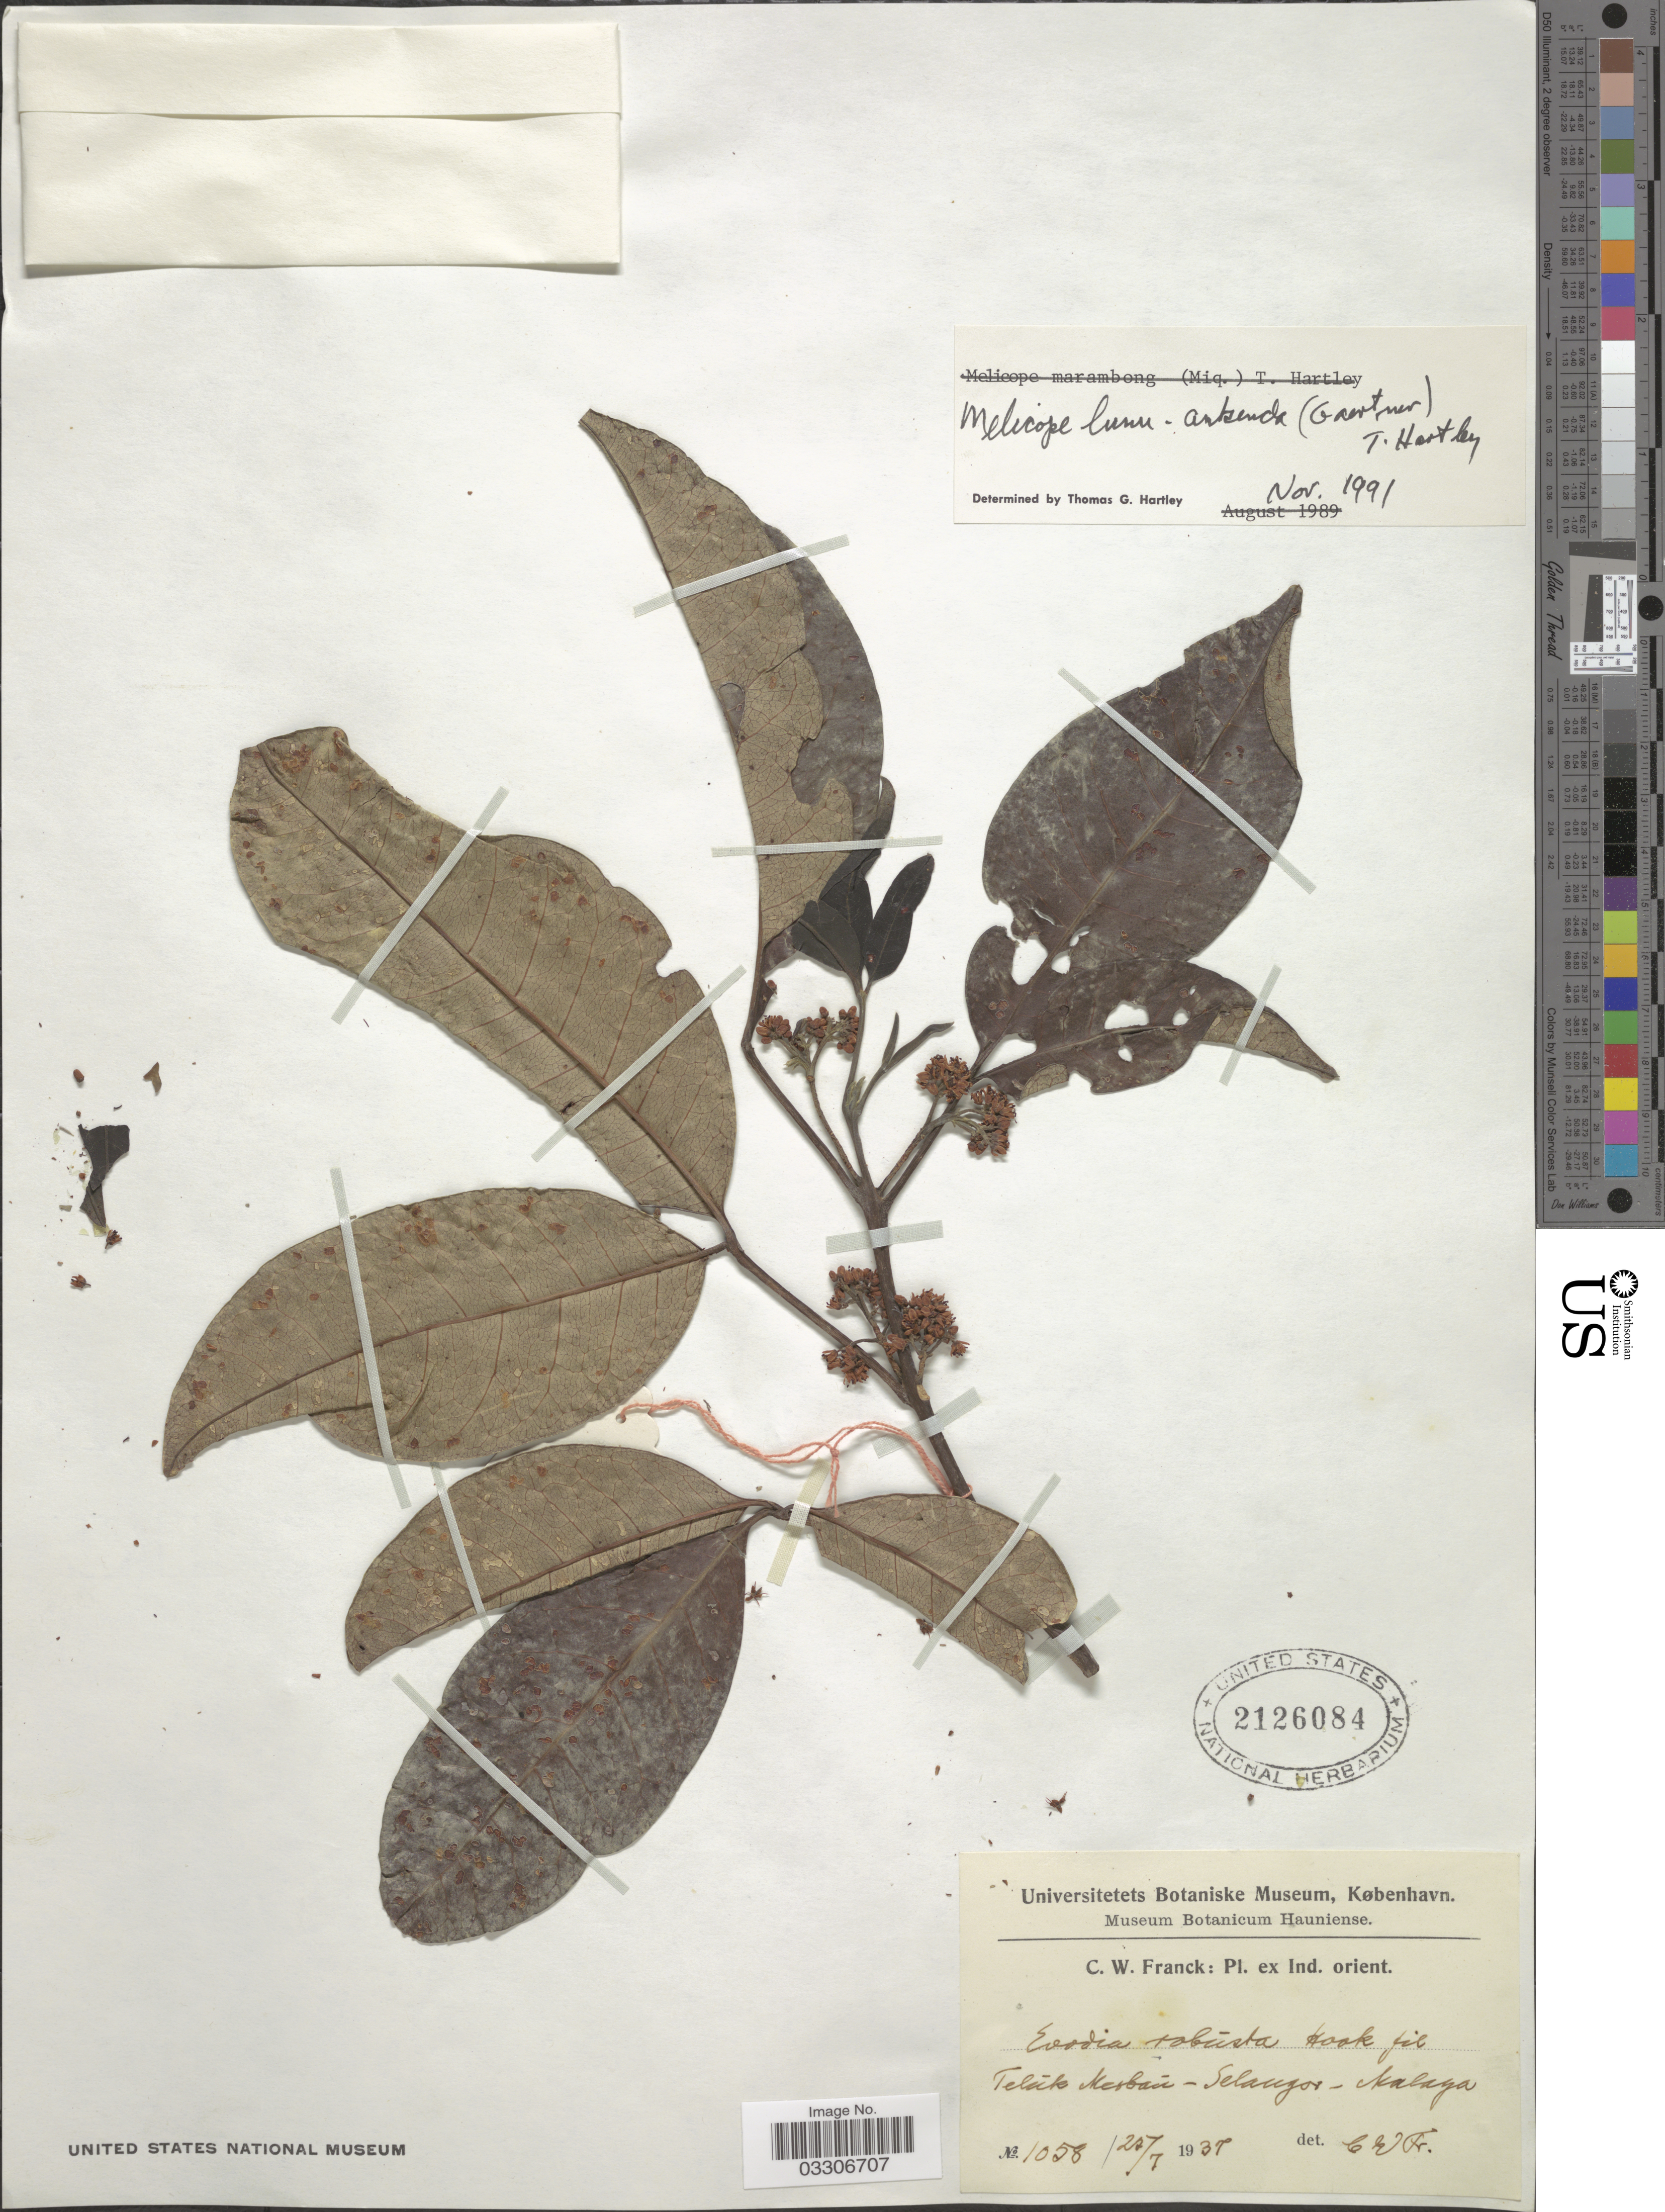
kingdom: Plantae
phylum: Tracheophyta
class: Magnoliopsida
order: Sapindales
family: Rutaceae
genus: Melicope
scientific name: Melicope lunu-ankenda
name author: (Gaertn.) T.G. Hartley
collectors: C. Franck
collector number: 1058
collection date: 1937-07-27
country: Malaysia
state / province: Selangor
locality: Ind. orient. Teluk Merbau - Malaya.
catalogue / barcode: US 2126084